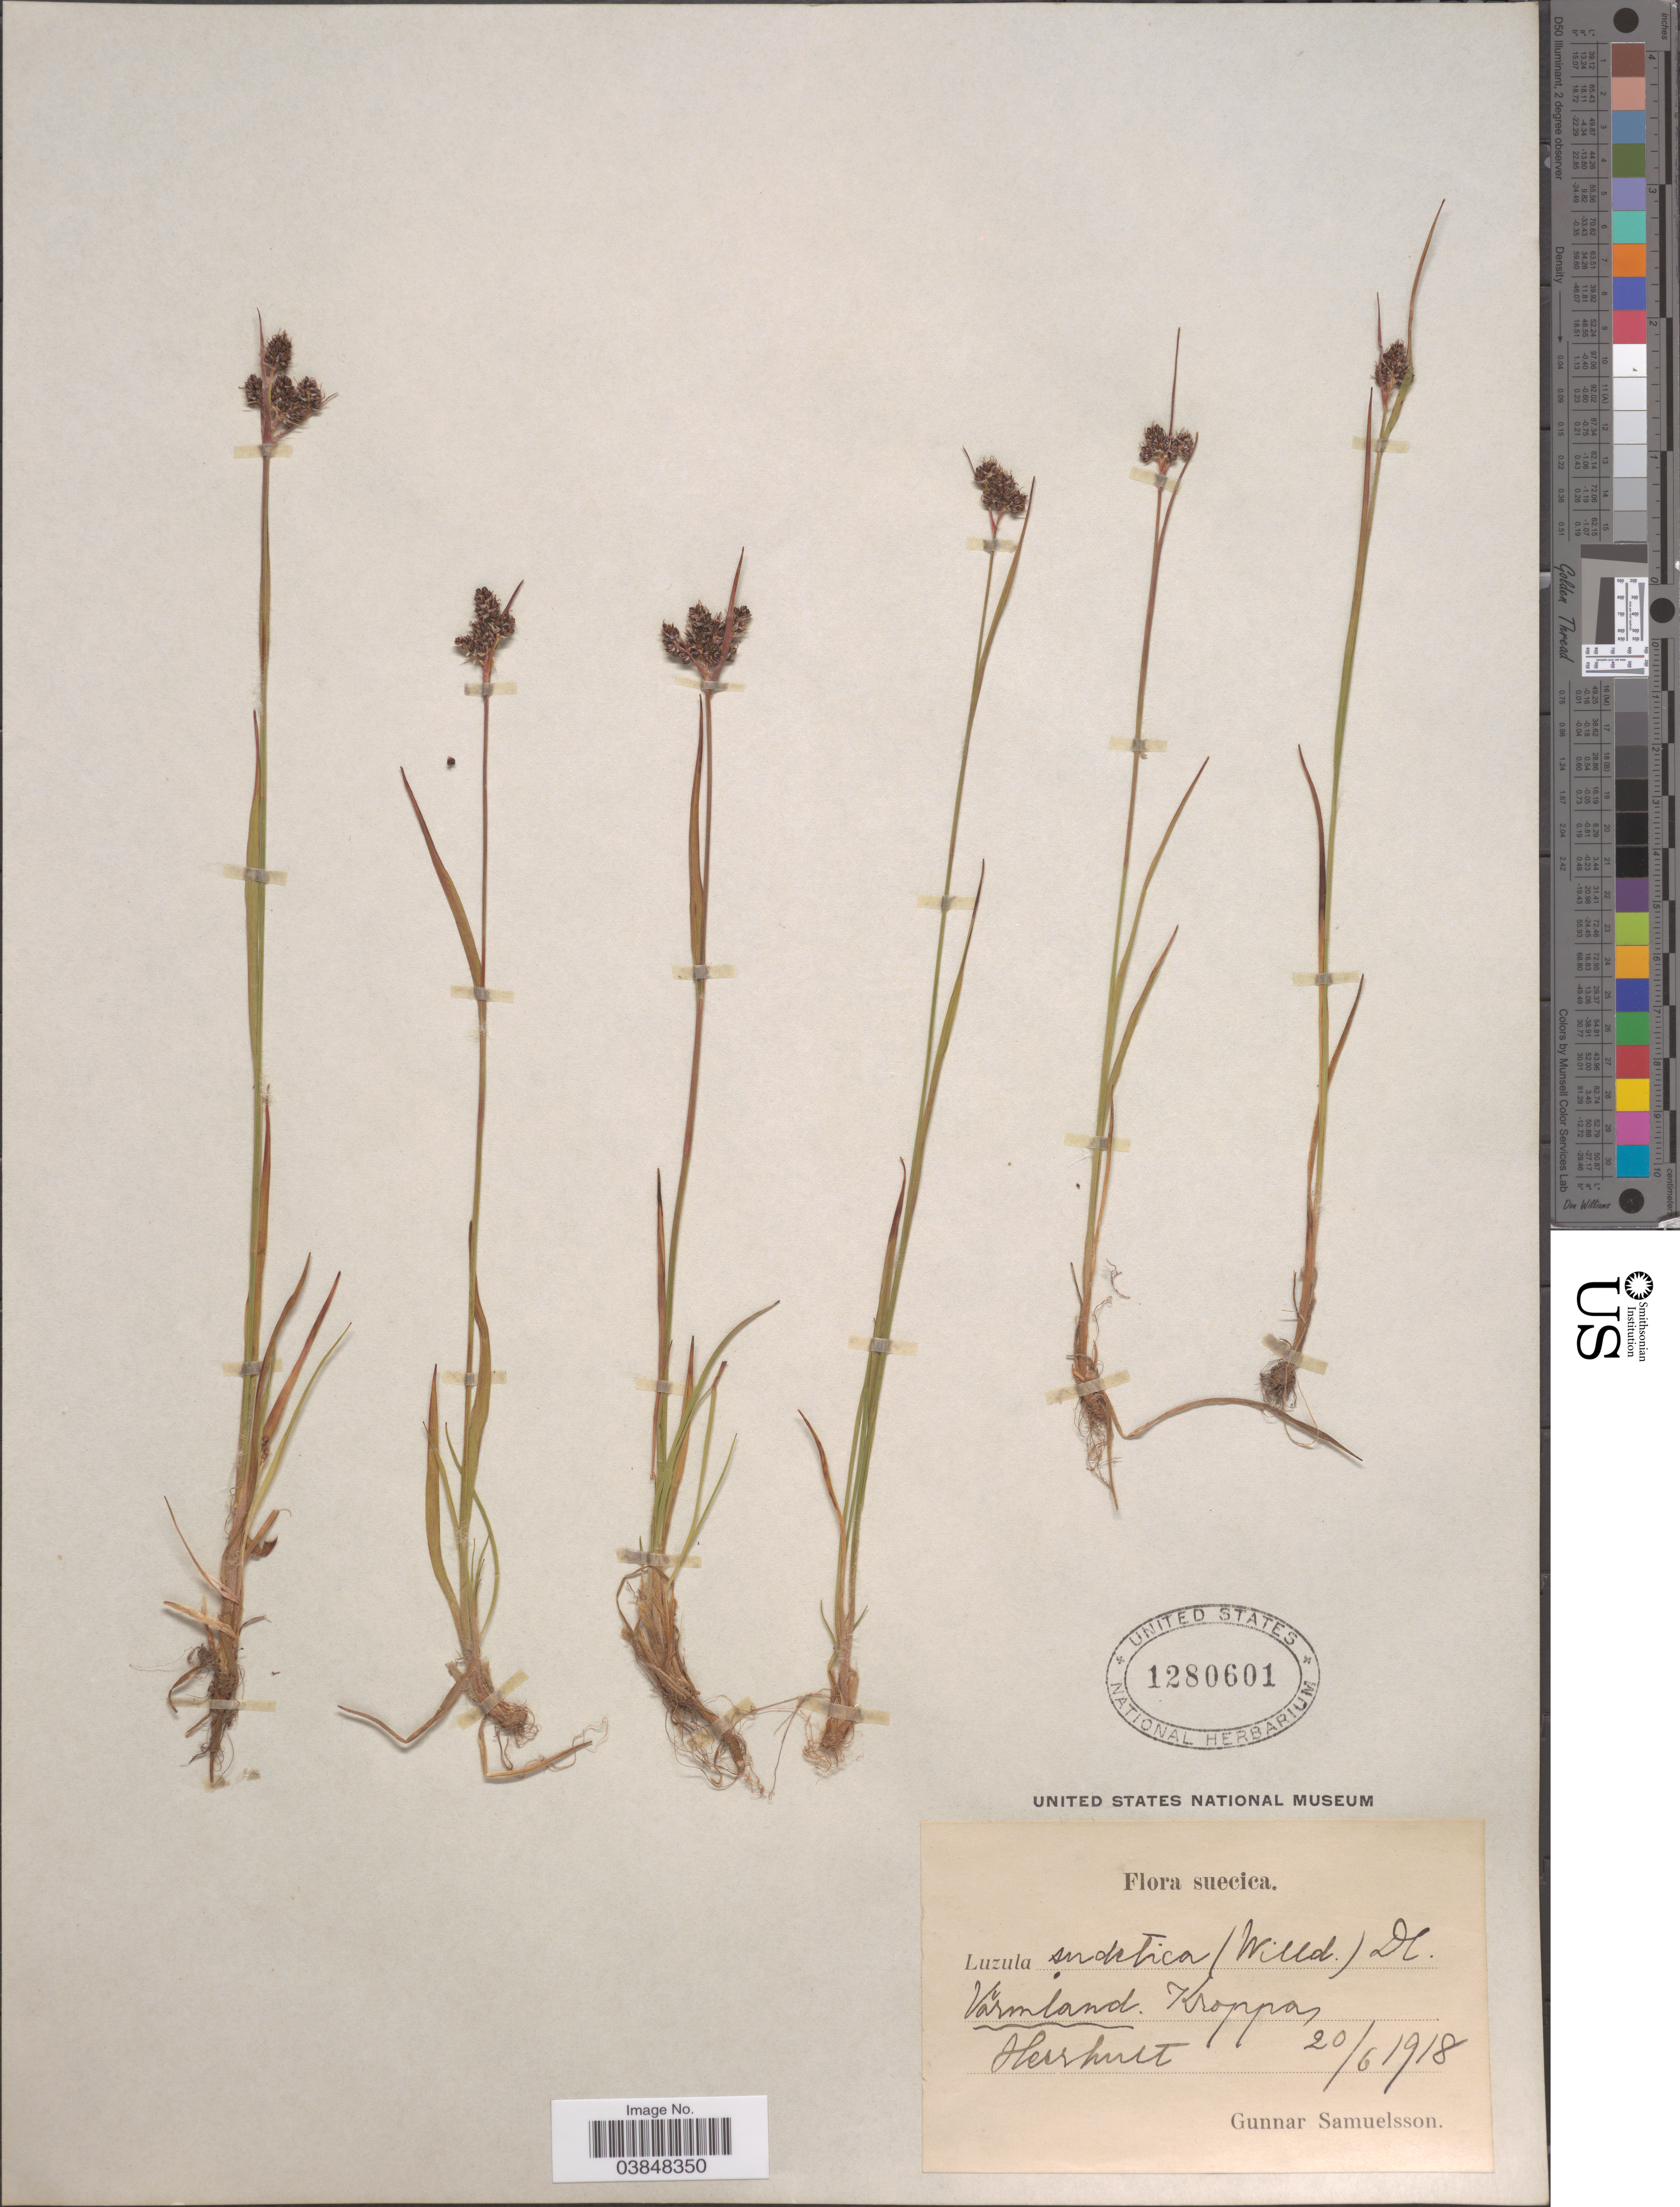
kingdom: Plantae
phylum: Tracheophyta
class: Liliopsida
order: Poales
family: Juncaceae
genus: Luzula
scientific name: Luzula sudetica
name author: (Willd.) Schult.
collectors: G. Samuelsson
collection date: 1918-06-20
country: Sweden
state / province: Varmland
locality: Kroppas. Herrhutt.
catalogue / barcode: US 1280601